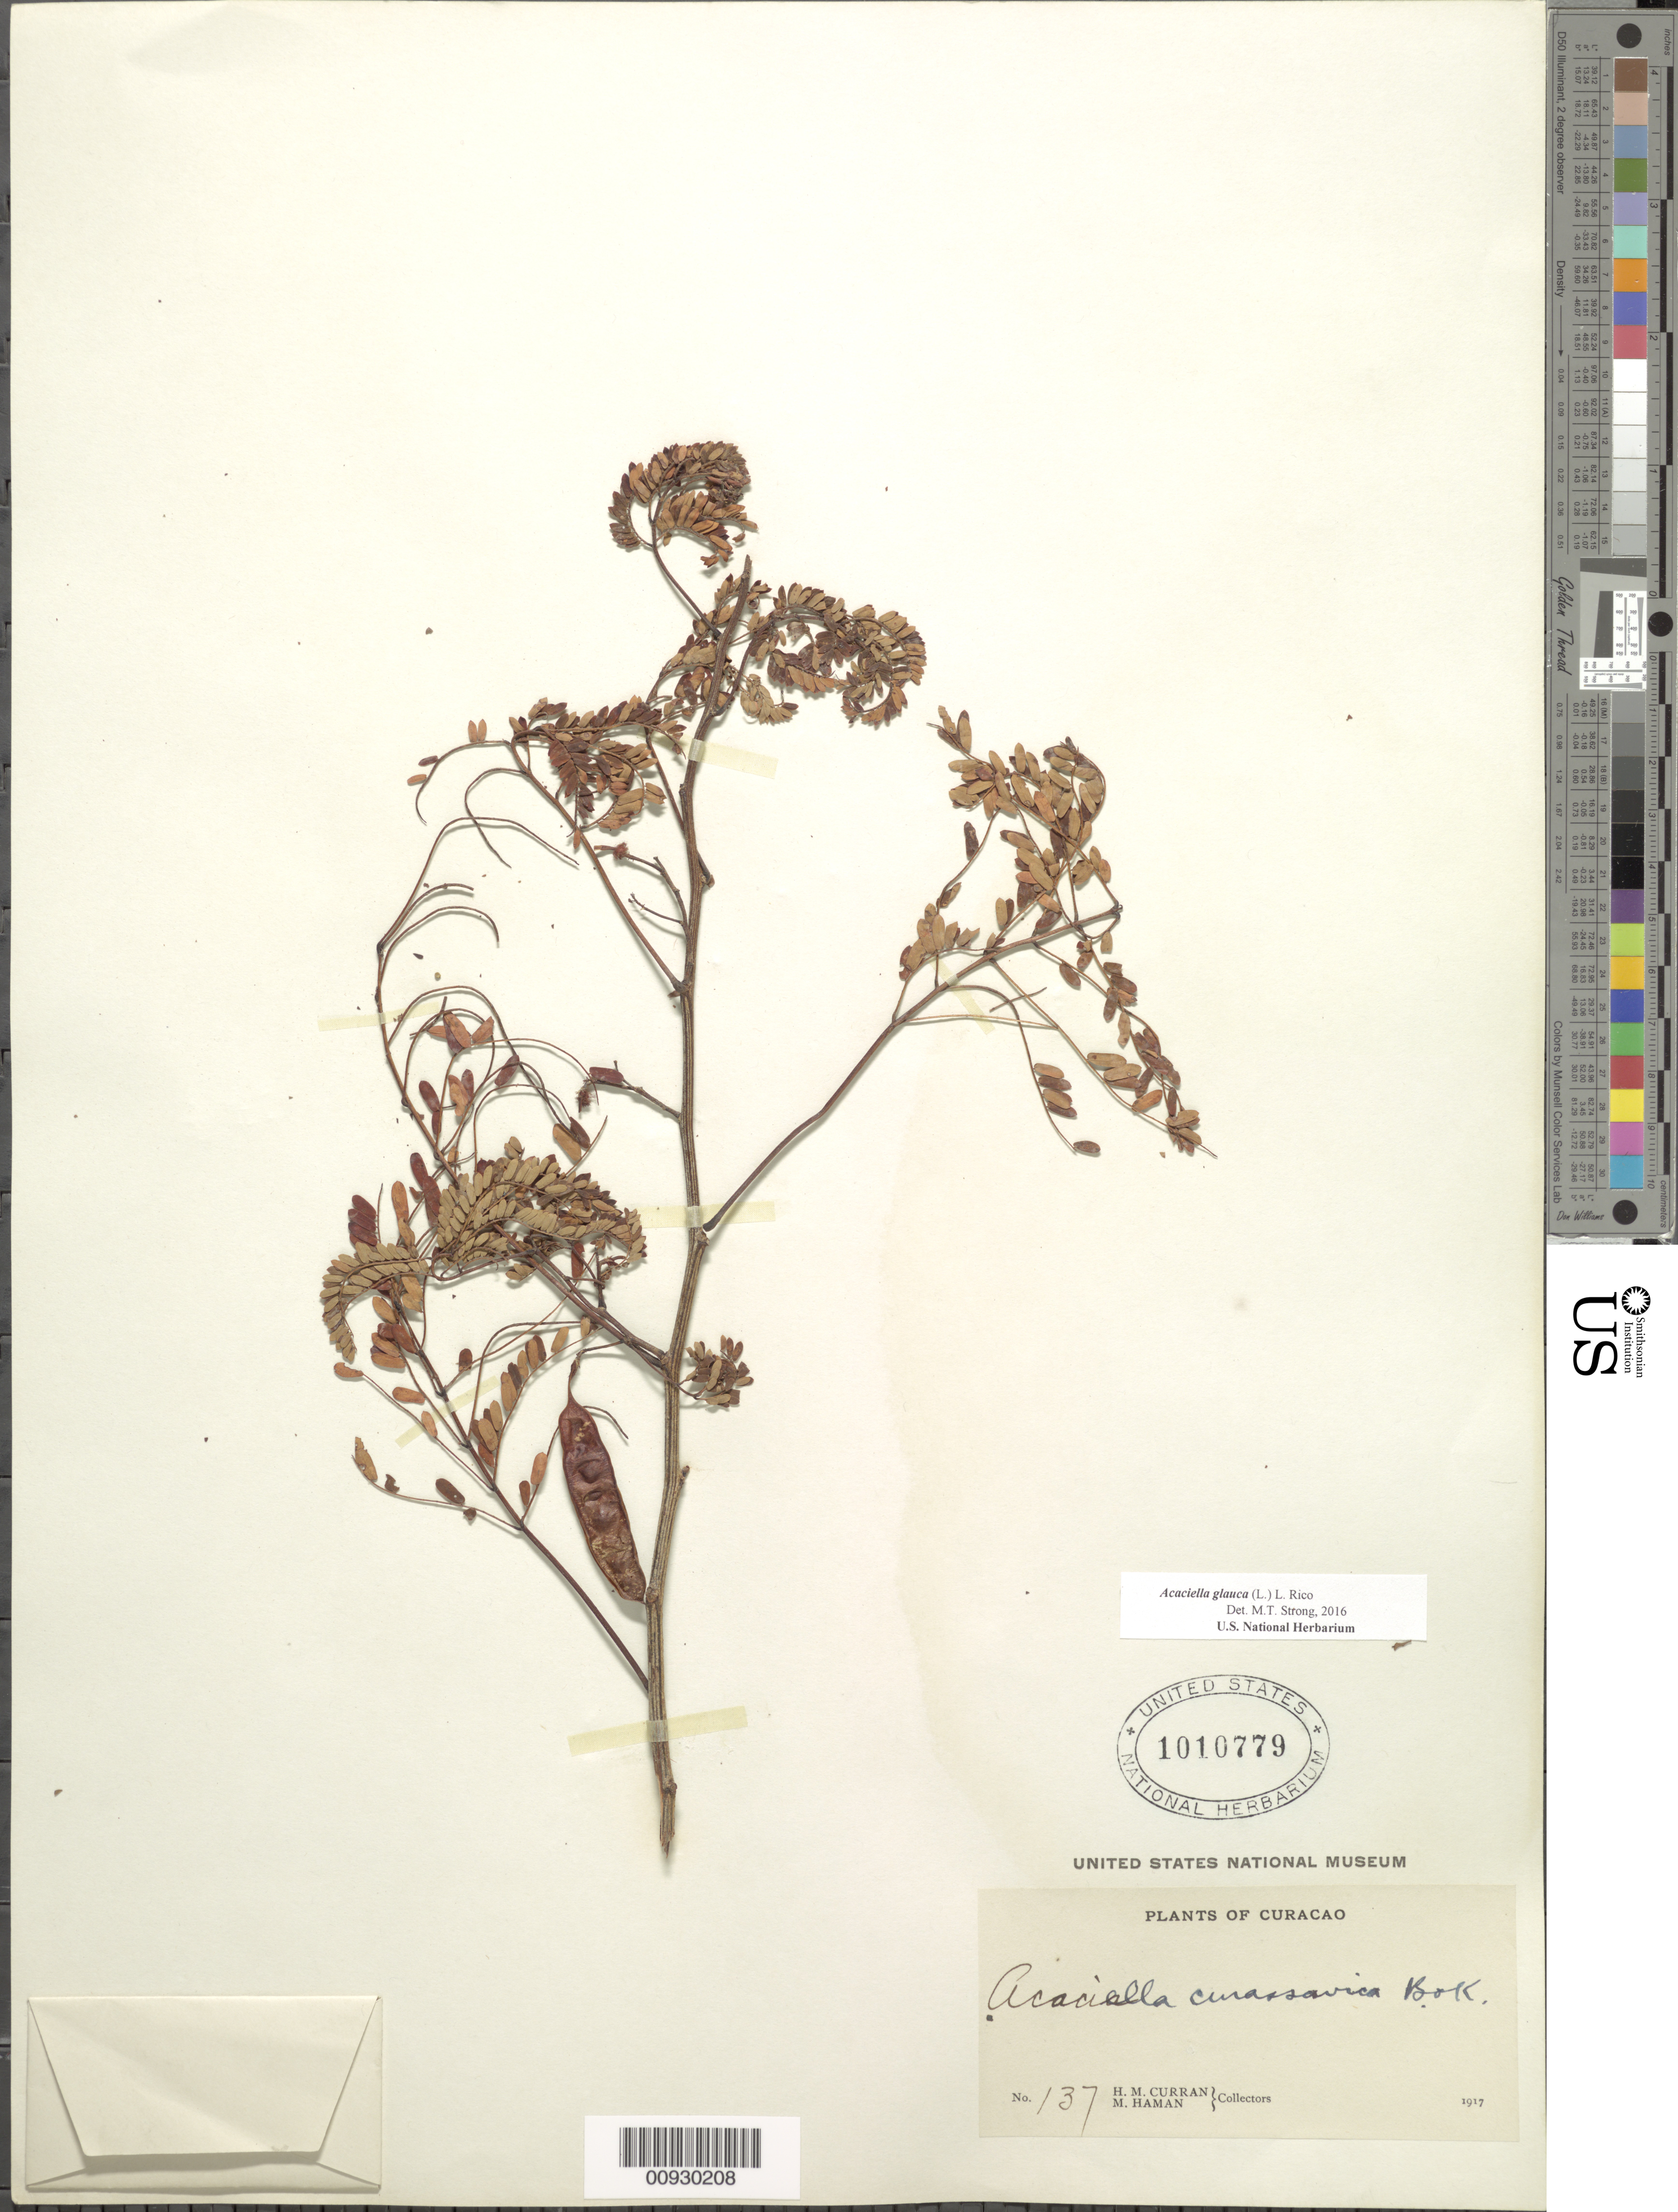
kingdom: Plantae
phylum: Tracheophyta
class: Magnoliopsida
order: Fabales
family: Fabaceae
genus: Acaciella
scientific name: Acaciella glauca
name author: (L.) L. Rico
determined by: Strong, M. T., (US), Smithsonian Institution - National Museum of Natural History (UNITED STATES)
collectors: H. M. Curran & M. Haman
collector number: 137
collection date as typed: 1917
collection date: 1917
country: Curaçao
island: Curaçao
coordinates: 0 N, 0 E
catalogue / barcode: US 1010779